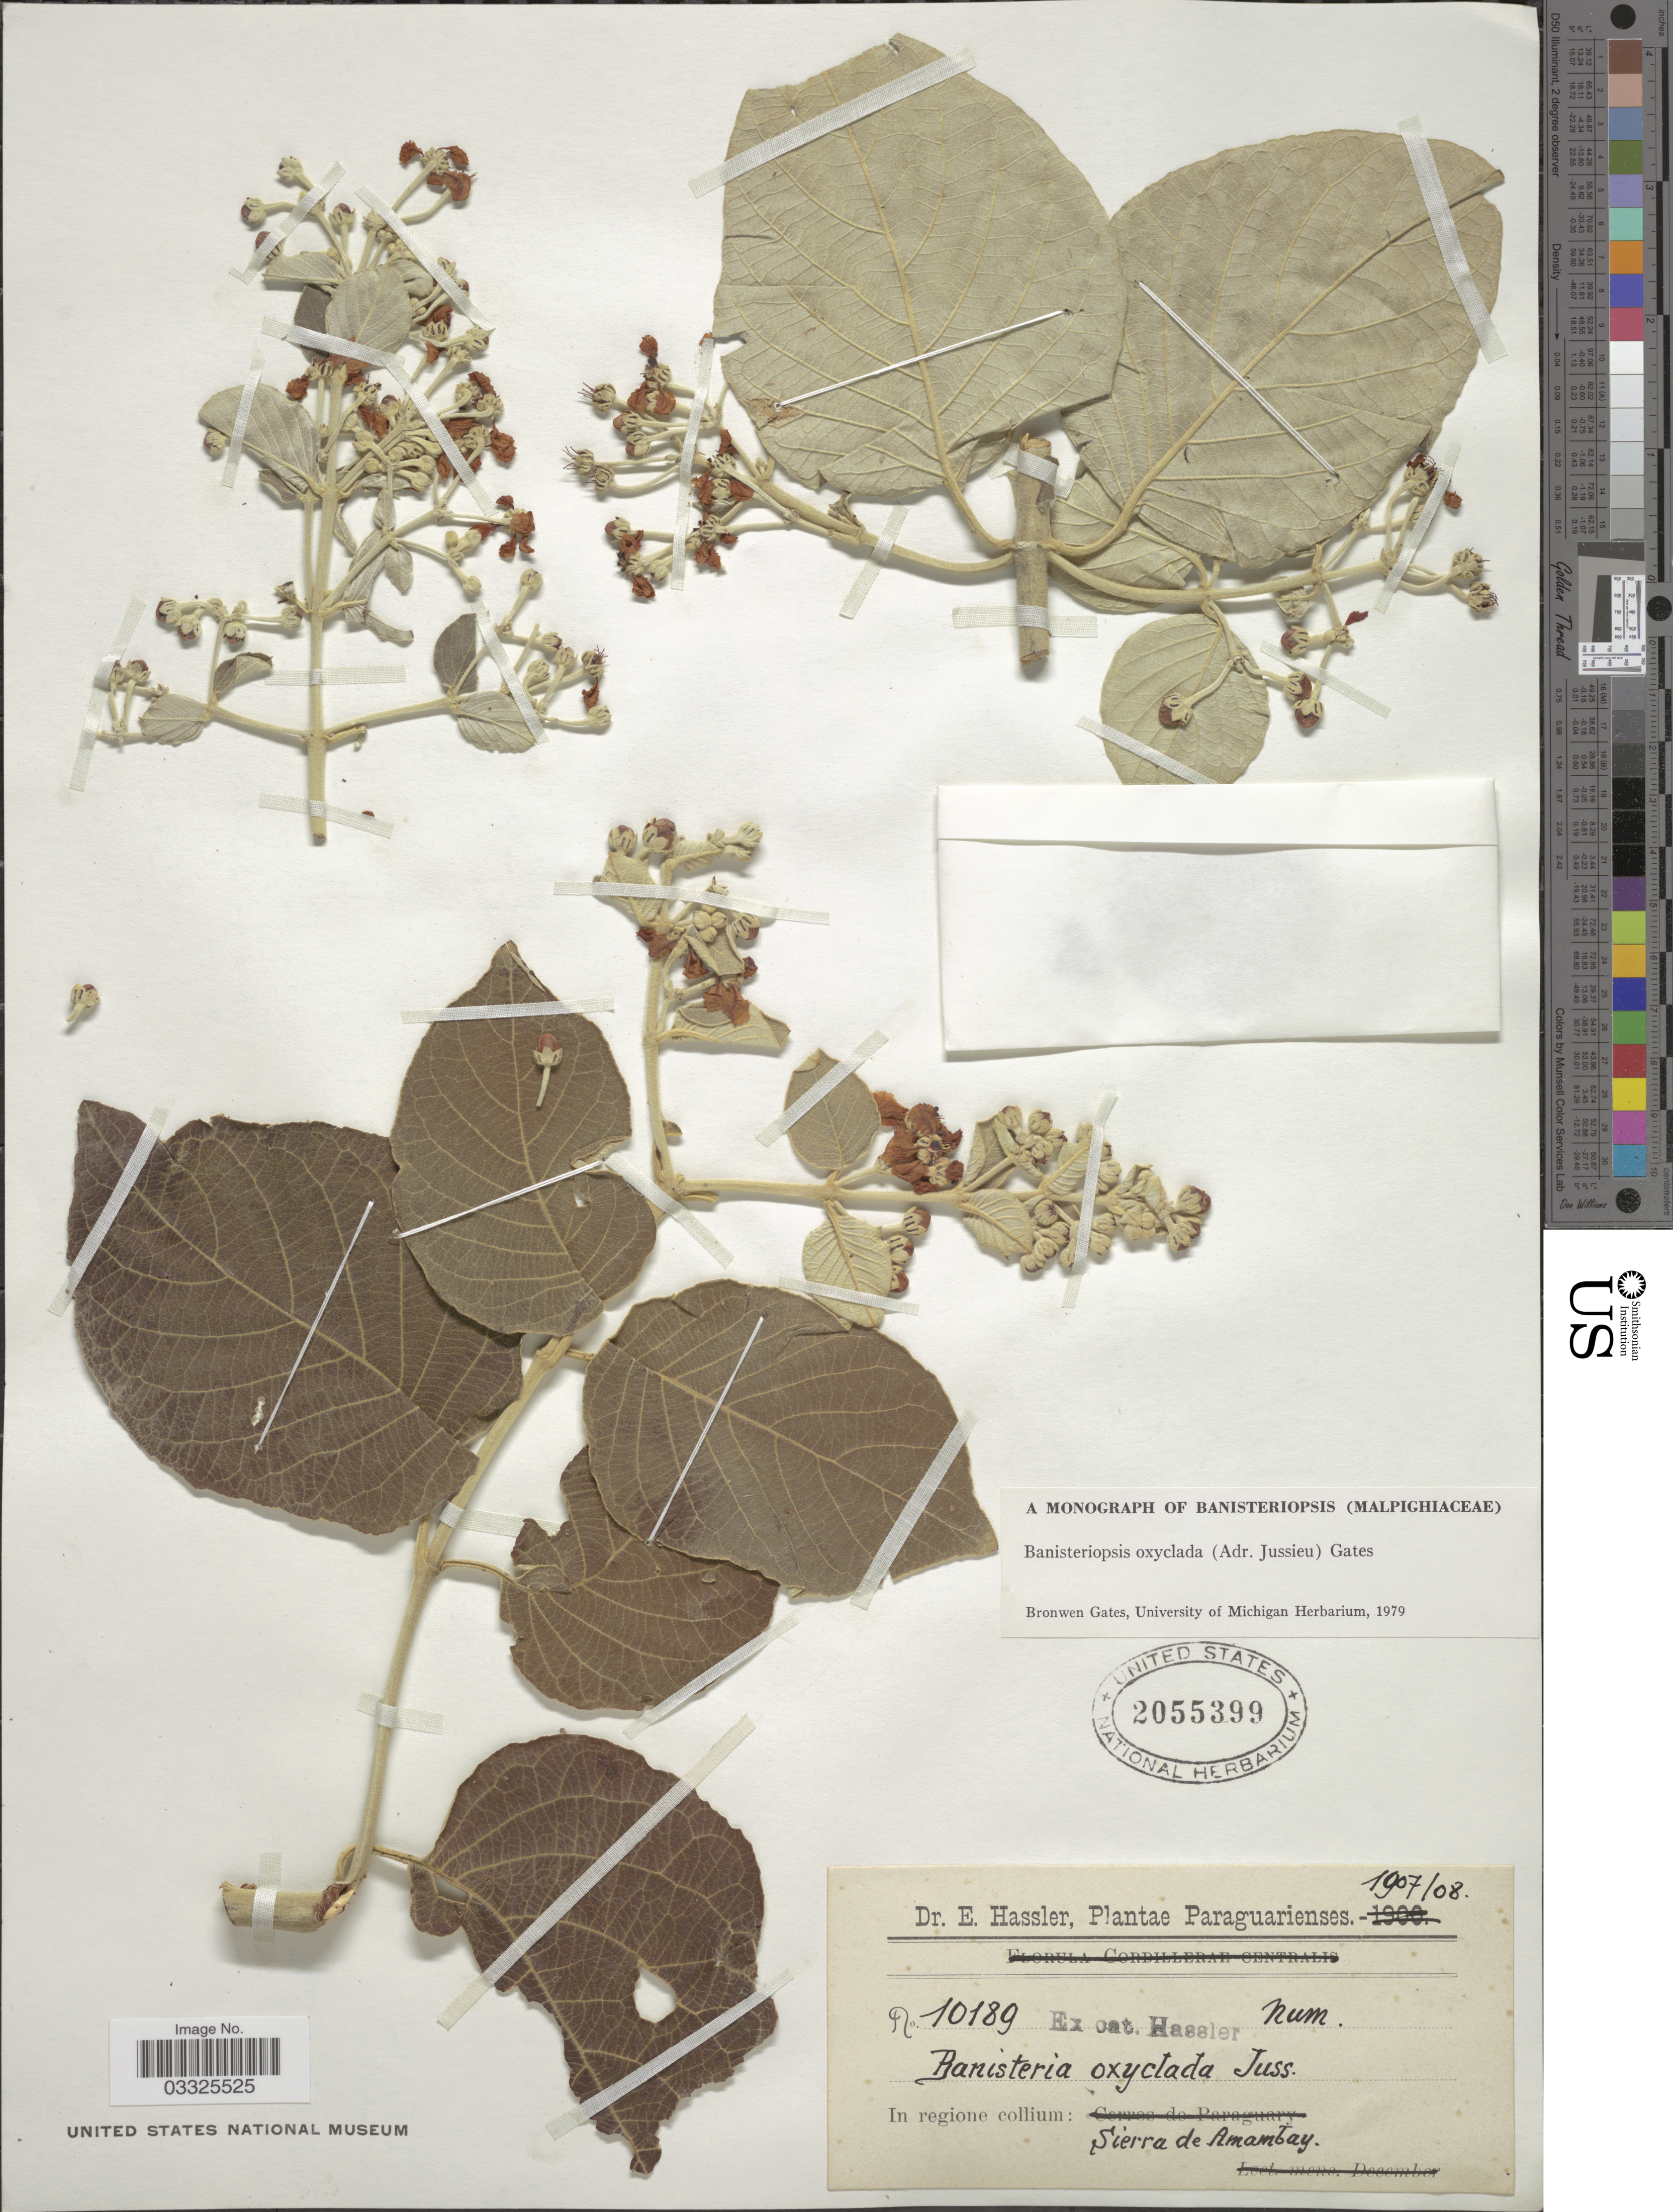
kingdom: Plantae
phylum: Tracheophyta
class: Magnoliopsida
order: Malpighiales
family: Malpighiaceae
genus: Banisteriopsis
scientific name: Banisteriopsis oxyclada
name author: (A. Juss.) B. Gates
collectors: E. Hassler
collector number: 10189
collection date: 1907/1908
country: Paraguay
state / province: Amambay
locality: In regione collium: Sierra de Amambay.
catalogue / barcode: US 2055399